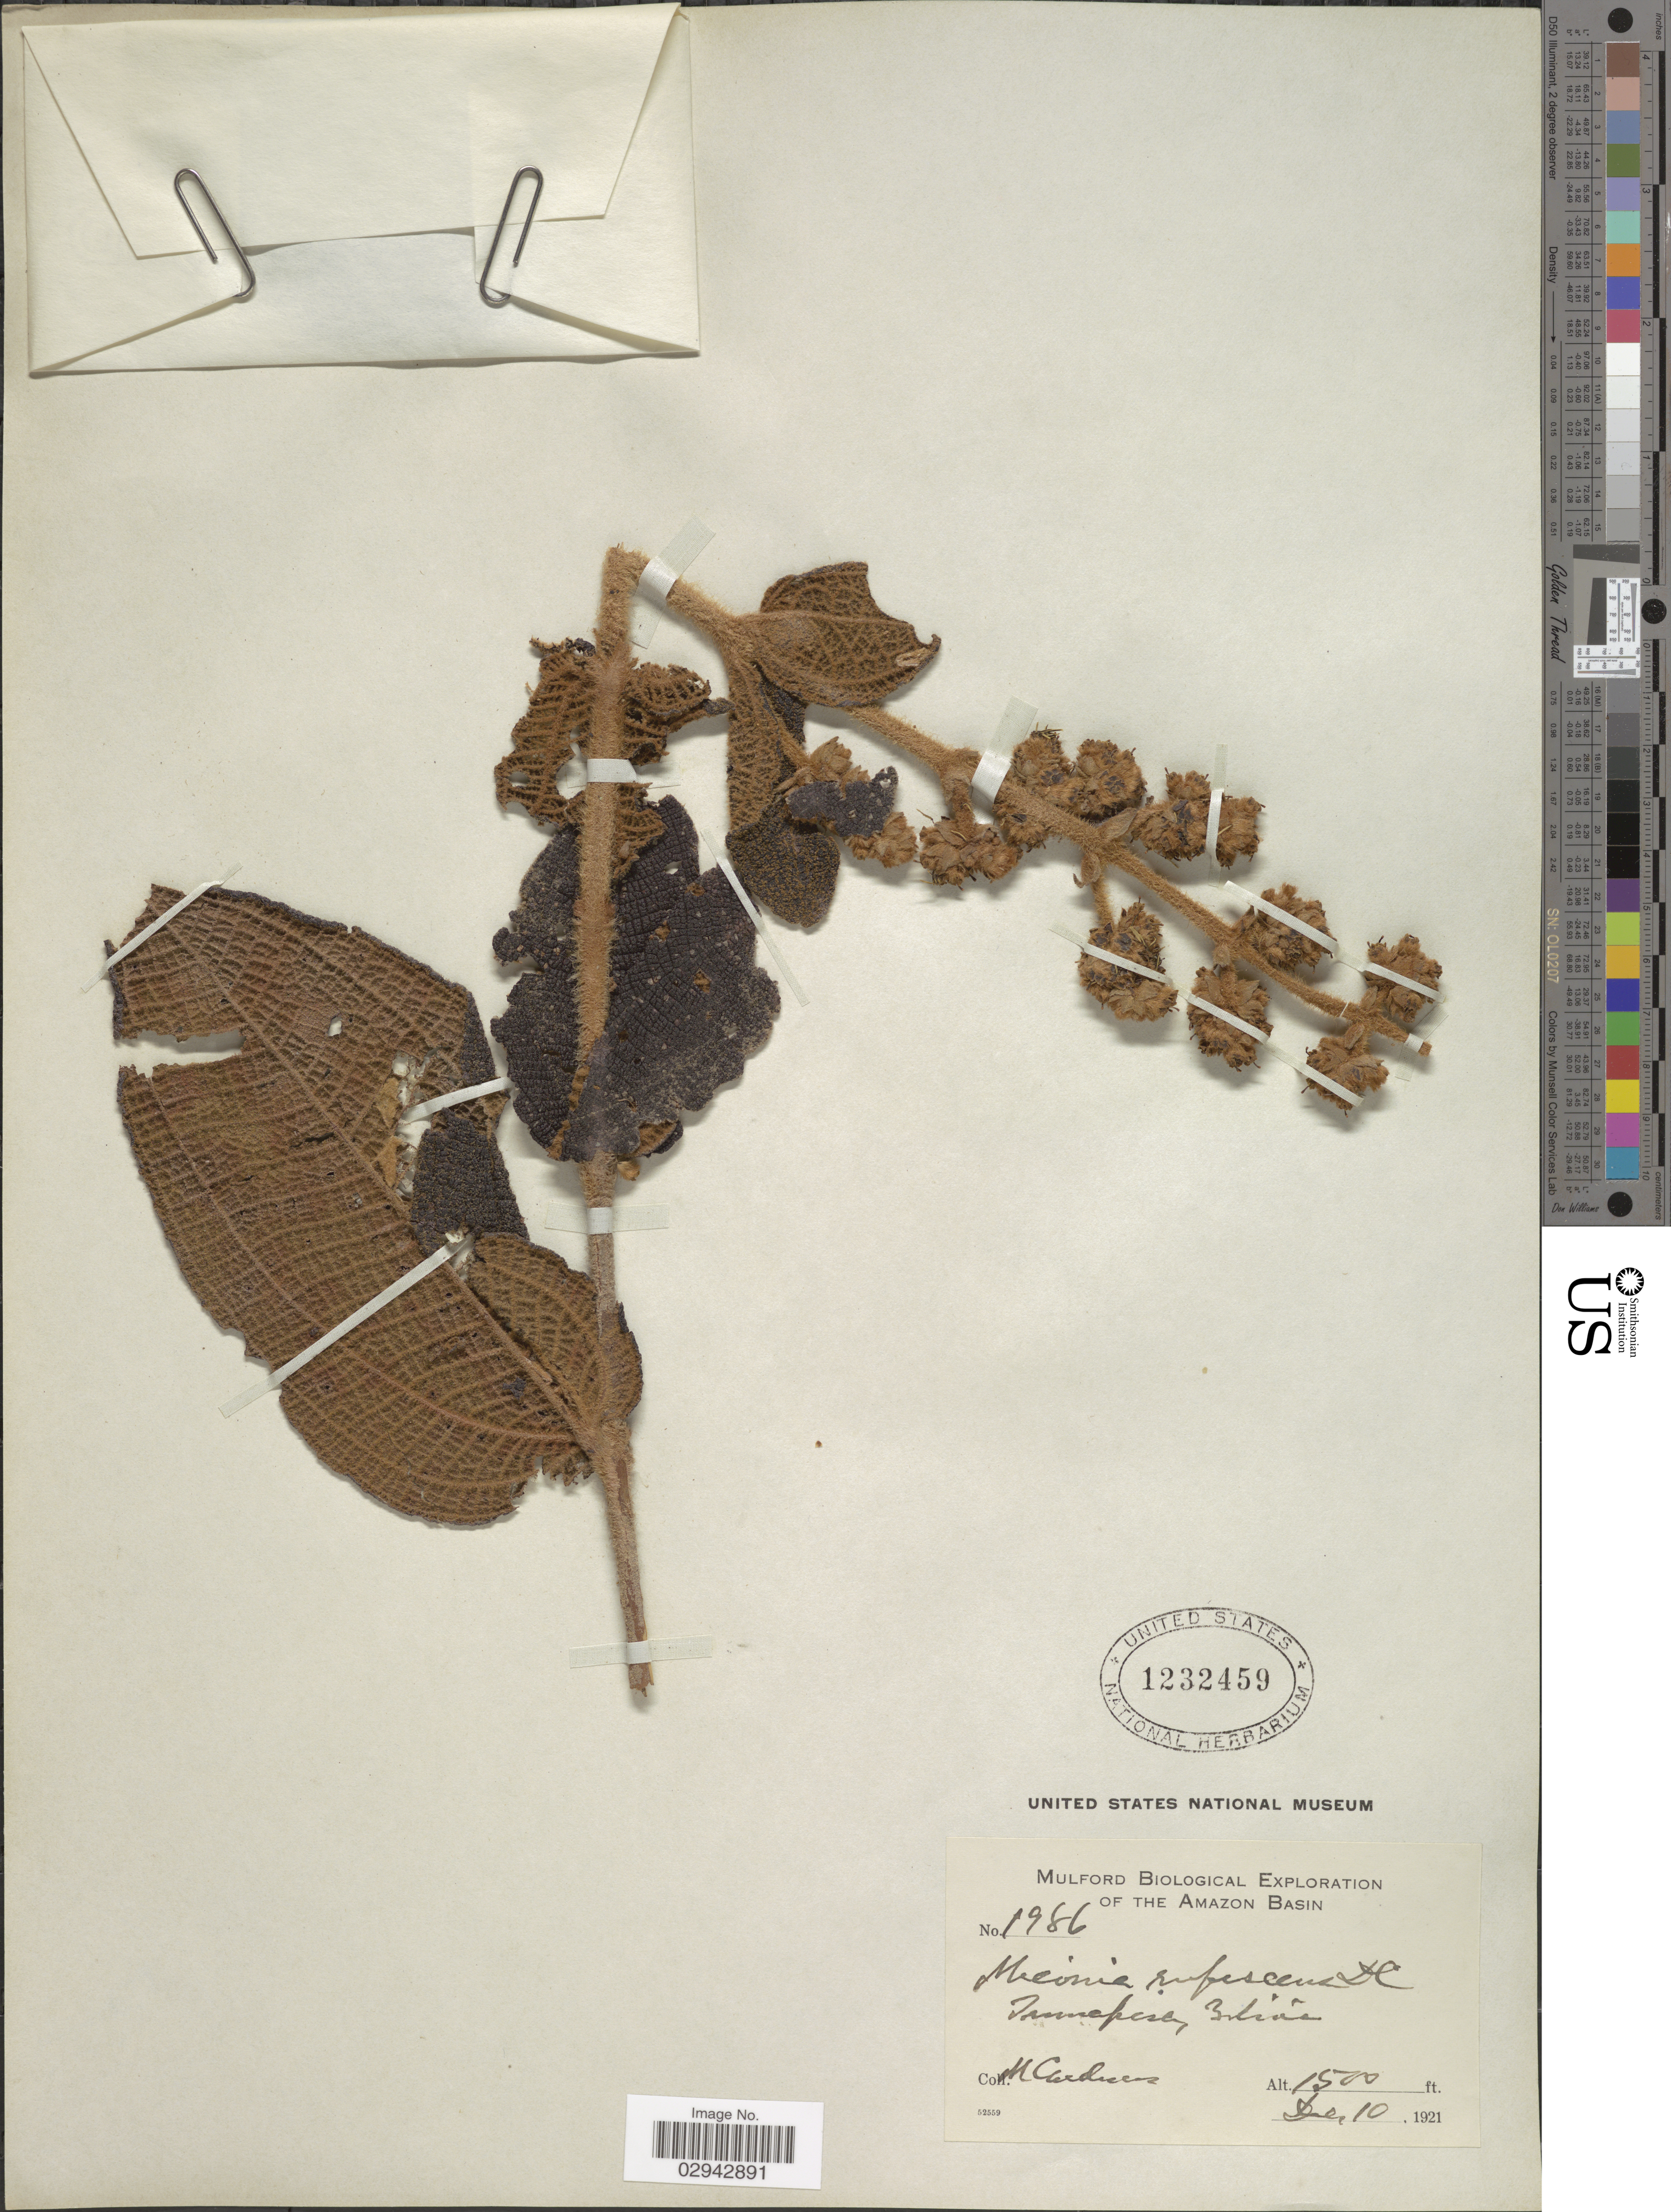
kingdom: Plantae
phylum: Tracheophyta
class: Magnoliopsida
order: Myrtales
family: Melastomataceae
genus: Miconia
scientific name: Miconia rufescens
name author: (Aubl.) DC.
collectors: M. Cárdenas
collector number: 1986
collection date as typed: Dec. 10, 1921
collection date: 1921-12-10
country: Bolivia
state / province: La Paz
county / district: Iturralde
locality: Tumupasa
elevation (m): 457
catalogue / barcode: US 1232459